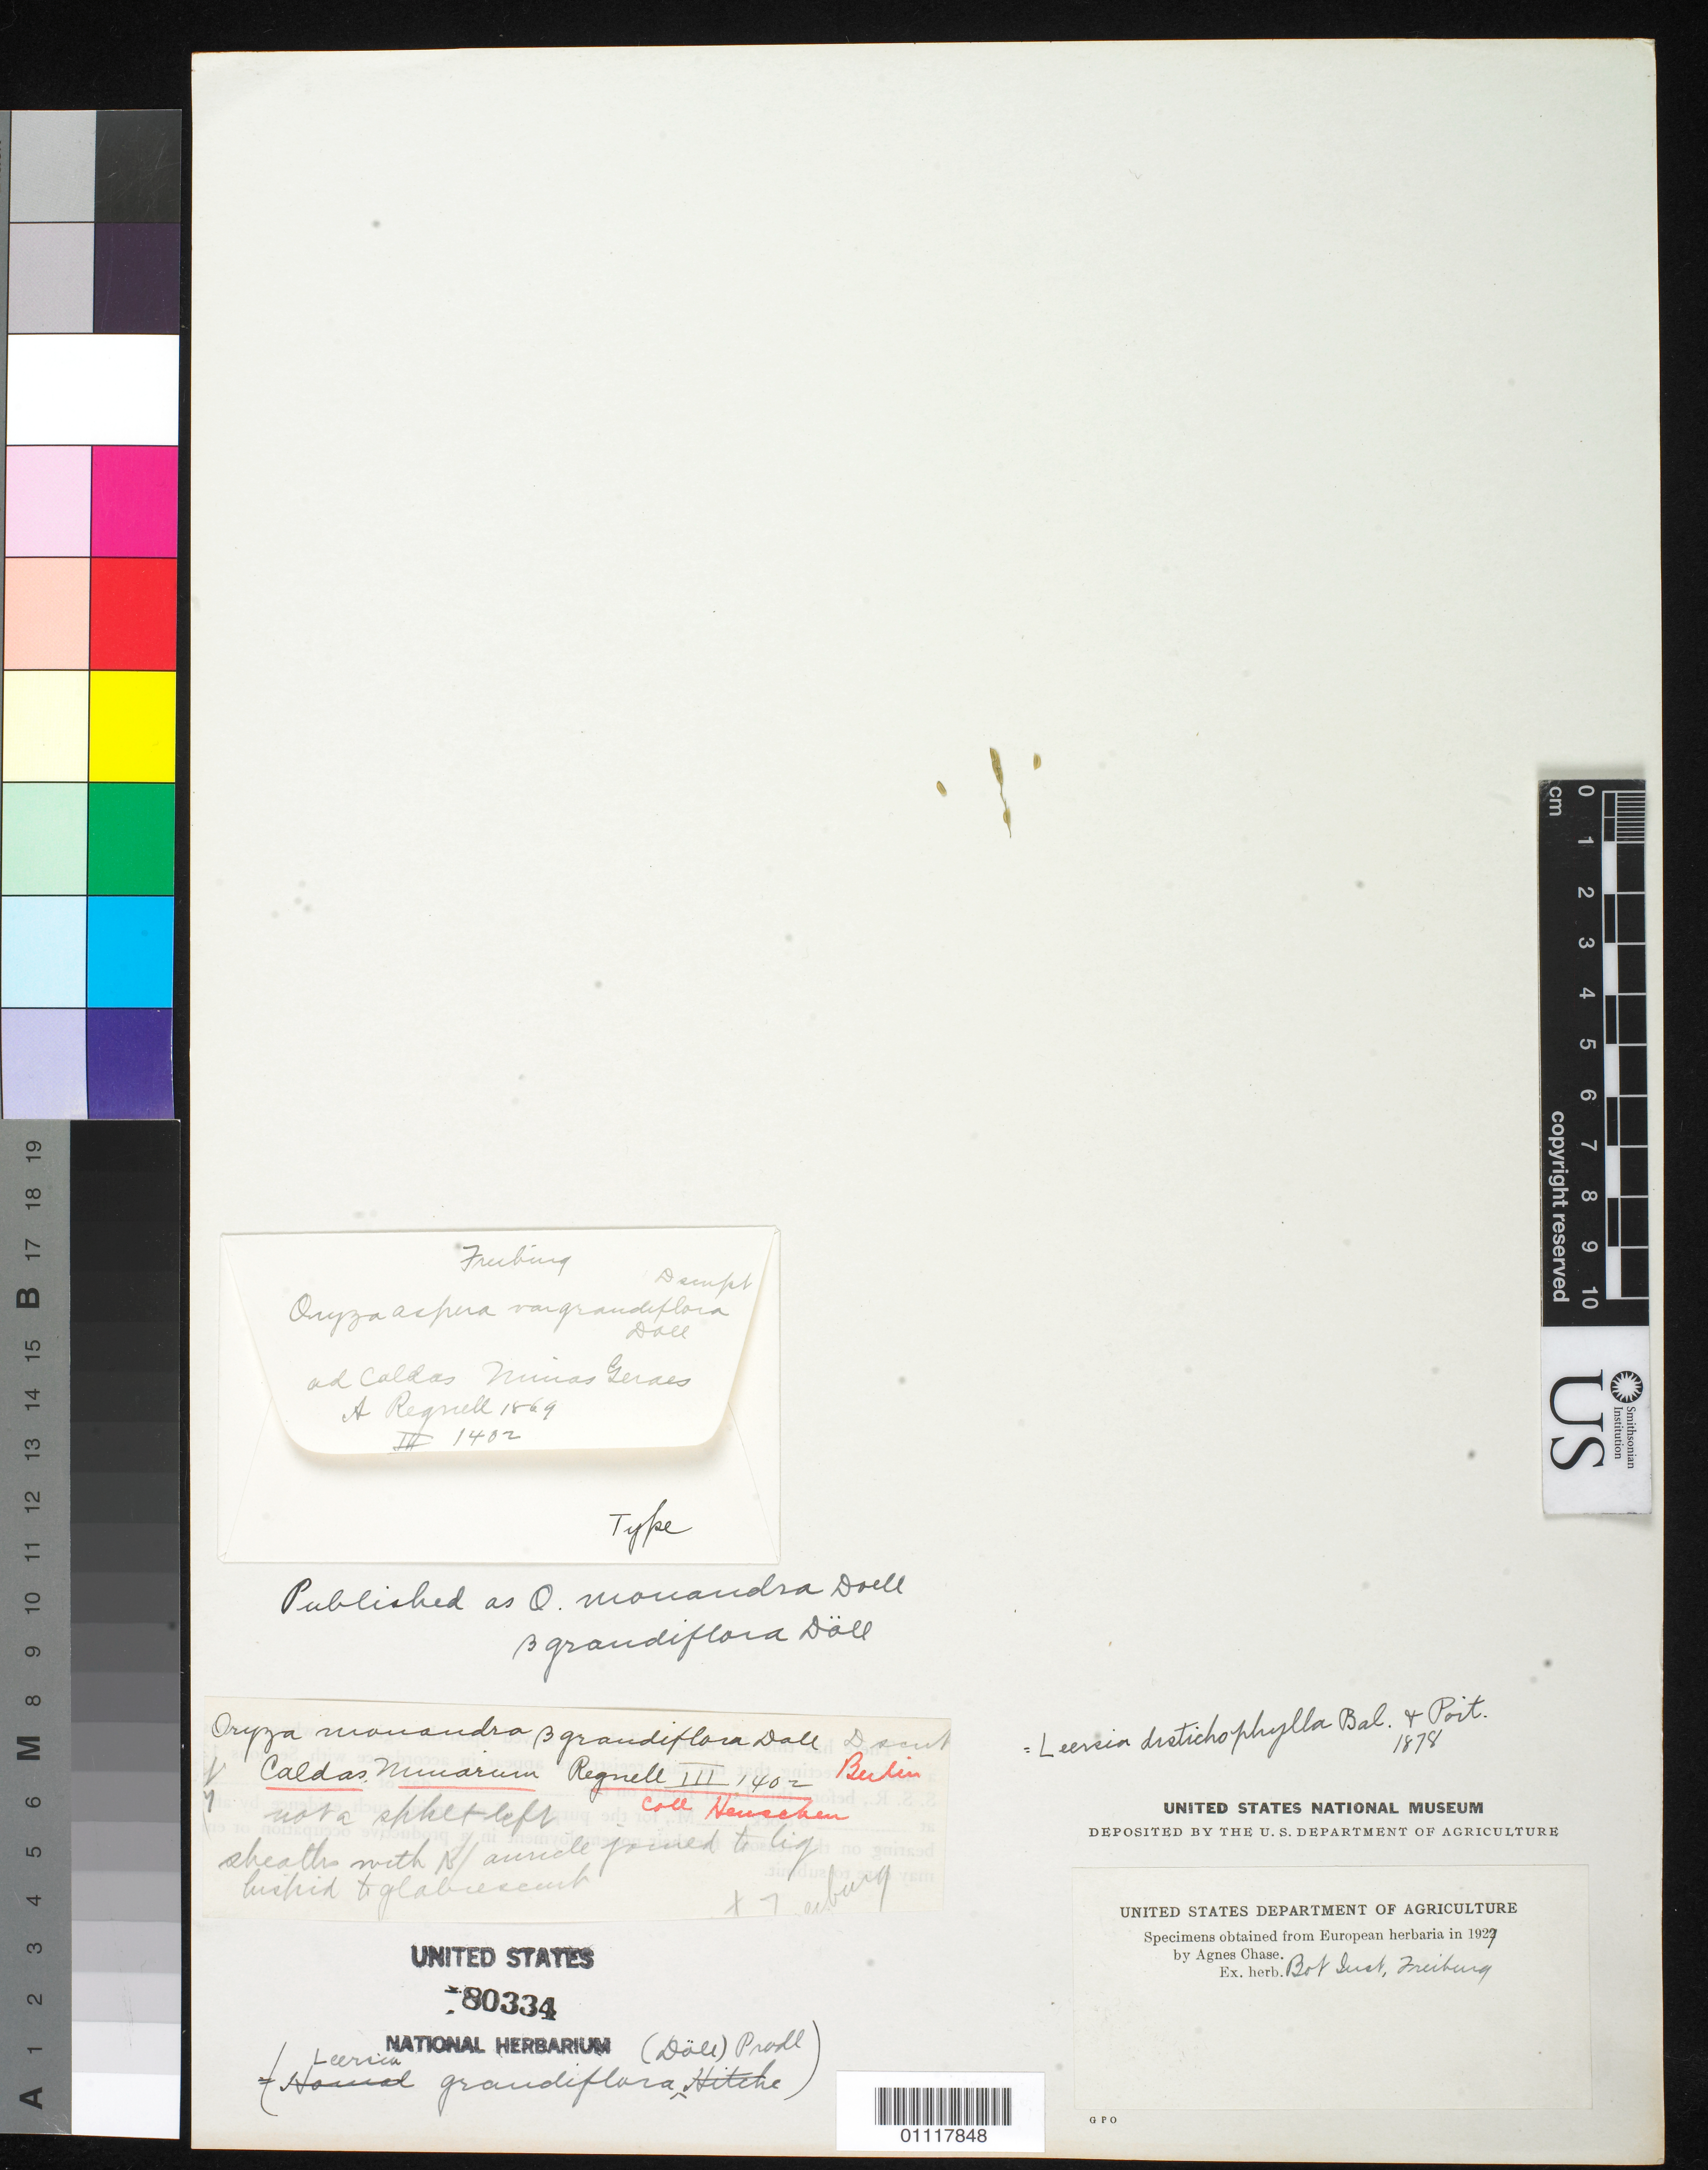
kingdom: Plantae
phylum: Tracheophyta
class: Liliopsida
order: Poales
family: Poaceae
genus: Oryza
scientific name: Oryza monandra var. grandiflora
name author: Döll in Mart.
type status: Type Collection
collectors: A. F. Regnell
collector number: III 1402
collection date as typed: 1869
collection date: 1869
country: Brazil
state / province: Minas Gerais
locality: Caldas.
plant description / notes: Fragmentary material of type specimen ex herb. Berlin.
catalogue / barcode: US 80334